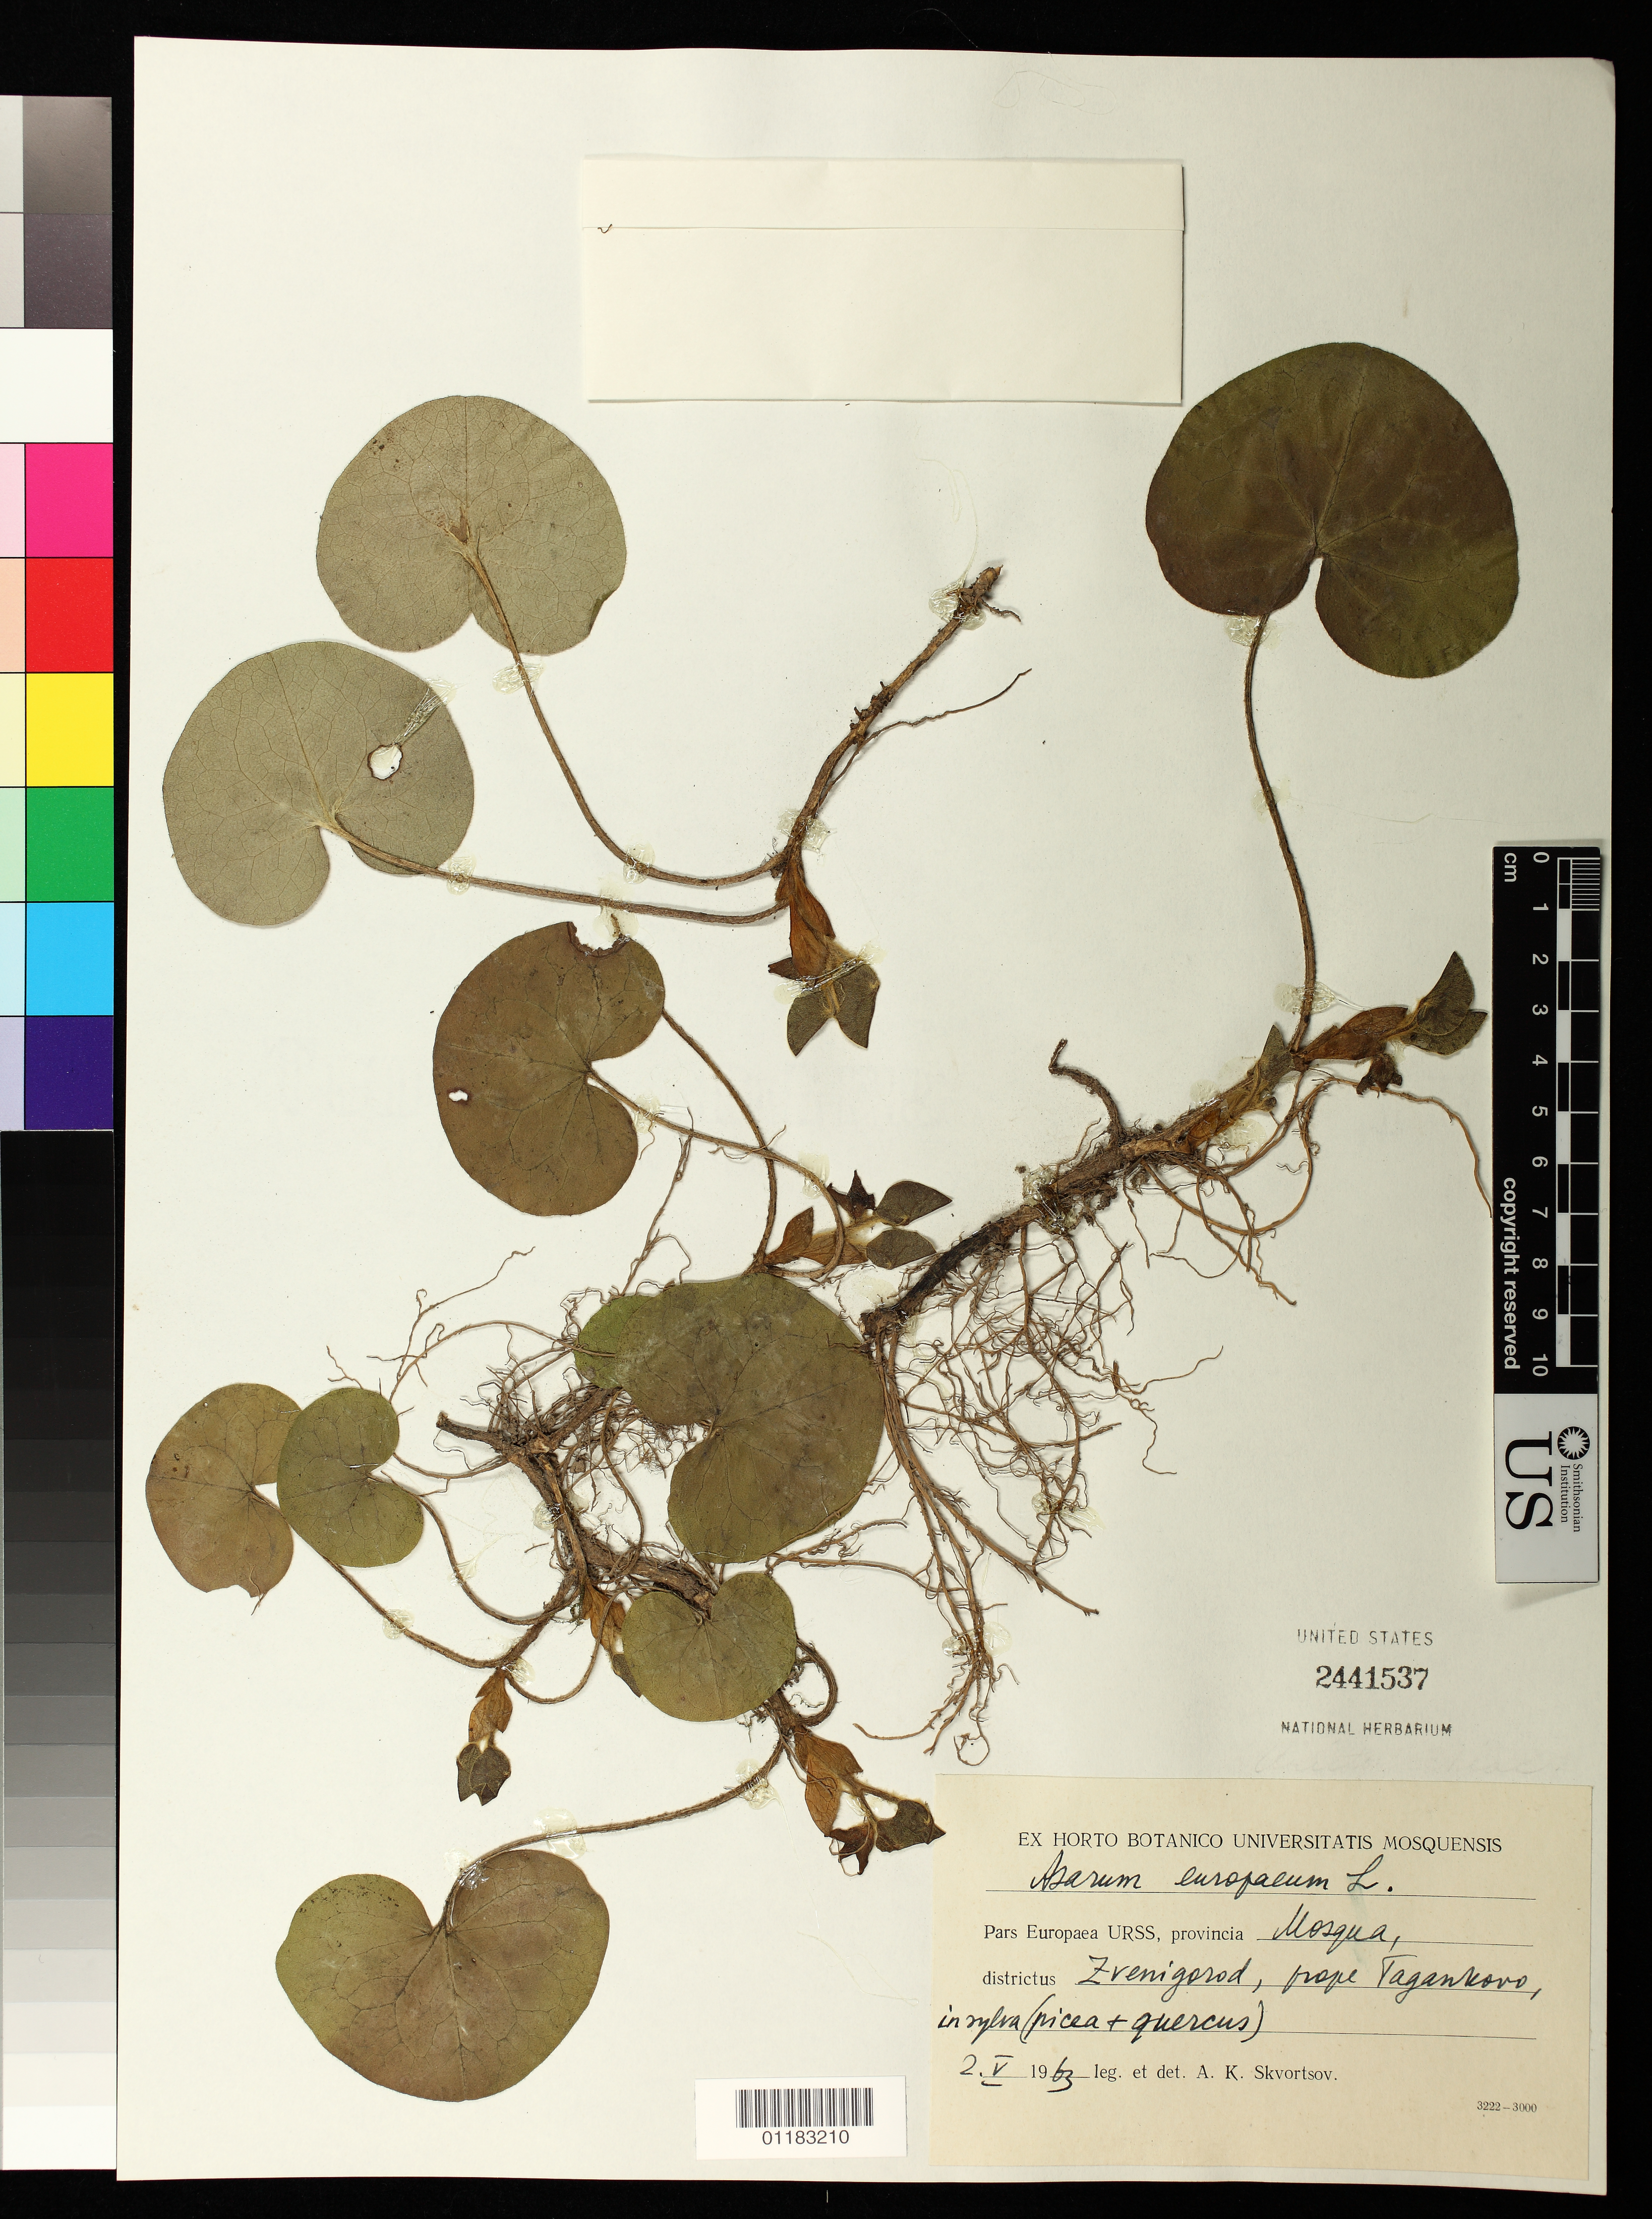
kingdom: Plantae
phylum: Tracheophyta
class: Magnoliopsida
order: Piperales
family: Aristolochiaceae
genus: Asarum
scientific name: Asarum europaeum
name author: L.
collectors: A. K. Skvortsov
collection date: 1963-05-02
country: Russian Federation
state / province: Moscow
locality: Pars Europaea URSS, provincia Mosqua; districtus Zvenigorod, prope Tagankovo in sylva (picea & quercus)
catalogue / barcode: US 2441537